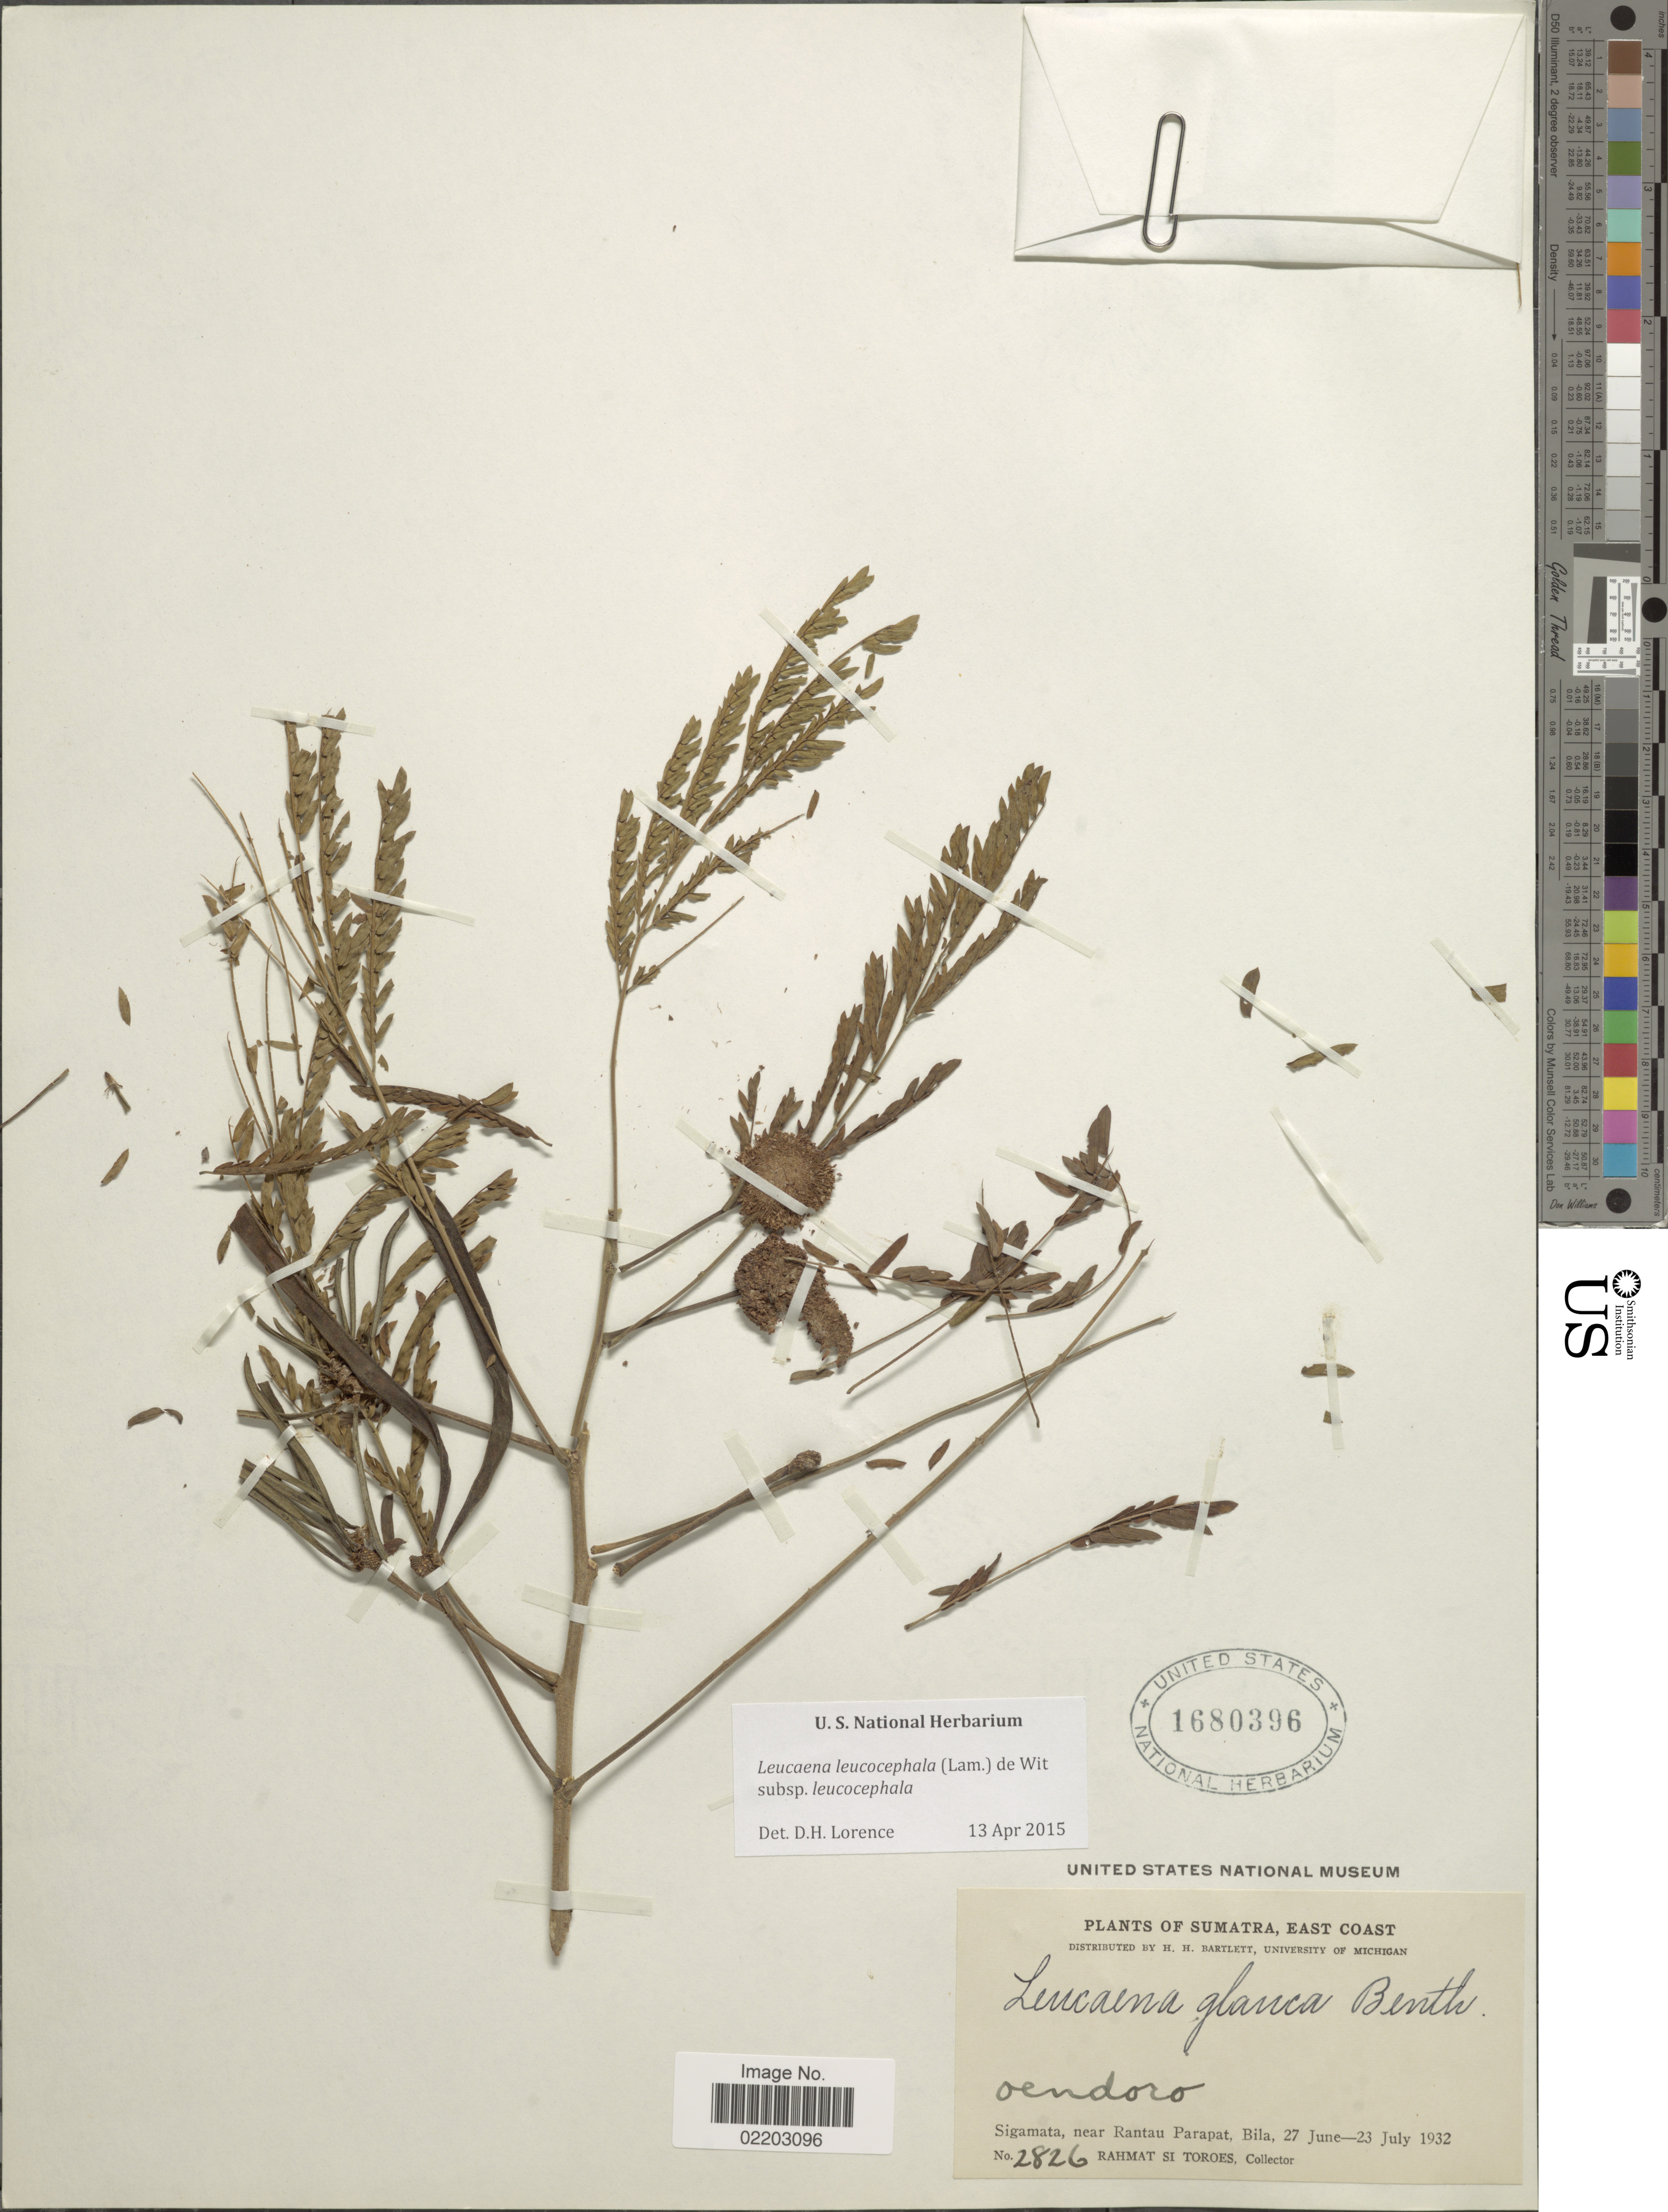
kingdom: Plantae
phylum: Tracheophyta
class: Magnoliopsida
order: Fabales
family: Fabaceae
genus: Leucaena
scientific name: Leucaena leucocephala subsp. leucocephala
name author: (Lam.) de Wit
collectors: Rahmat Si Boeea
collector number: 2826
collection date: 1932-06-27/1932-07-23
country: Indonesia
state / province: Sumatra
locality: Sumatra, East Coast. Sigamata, near Rantau Parapat, Bila.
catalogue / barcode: US 1680396